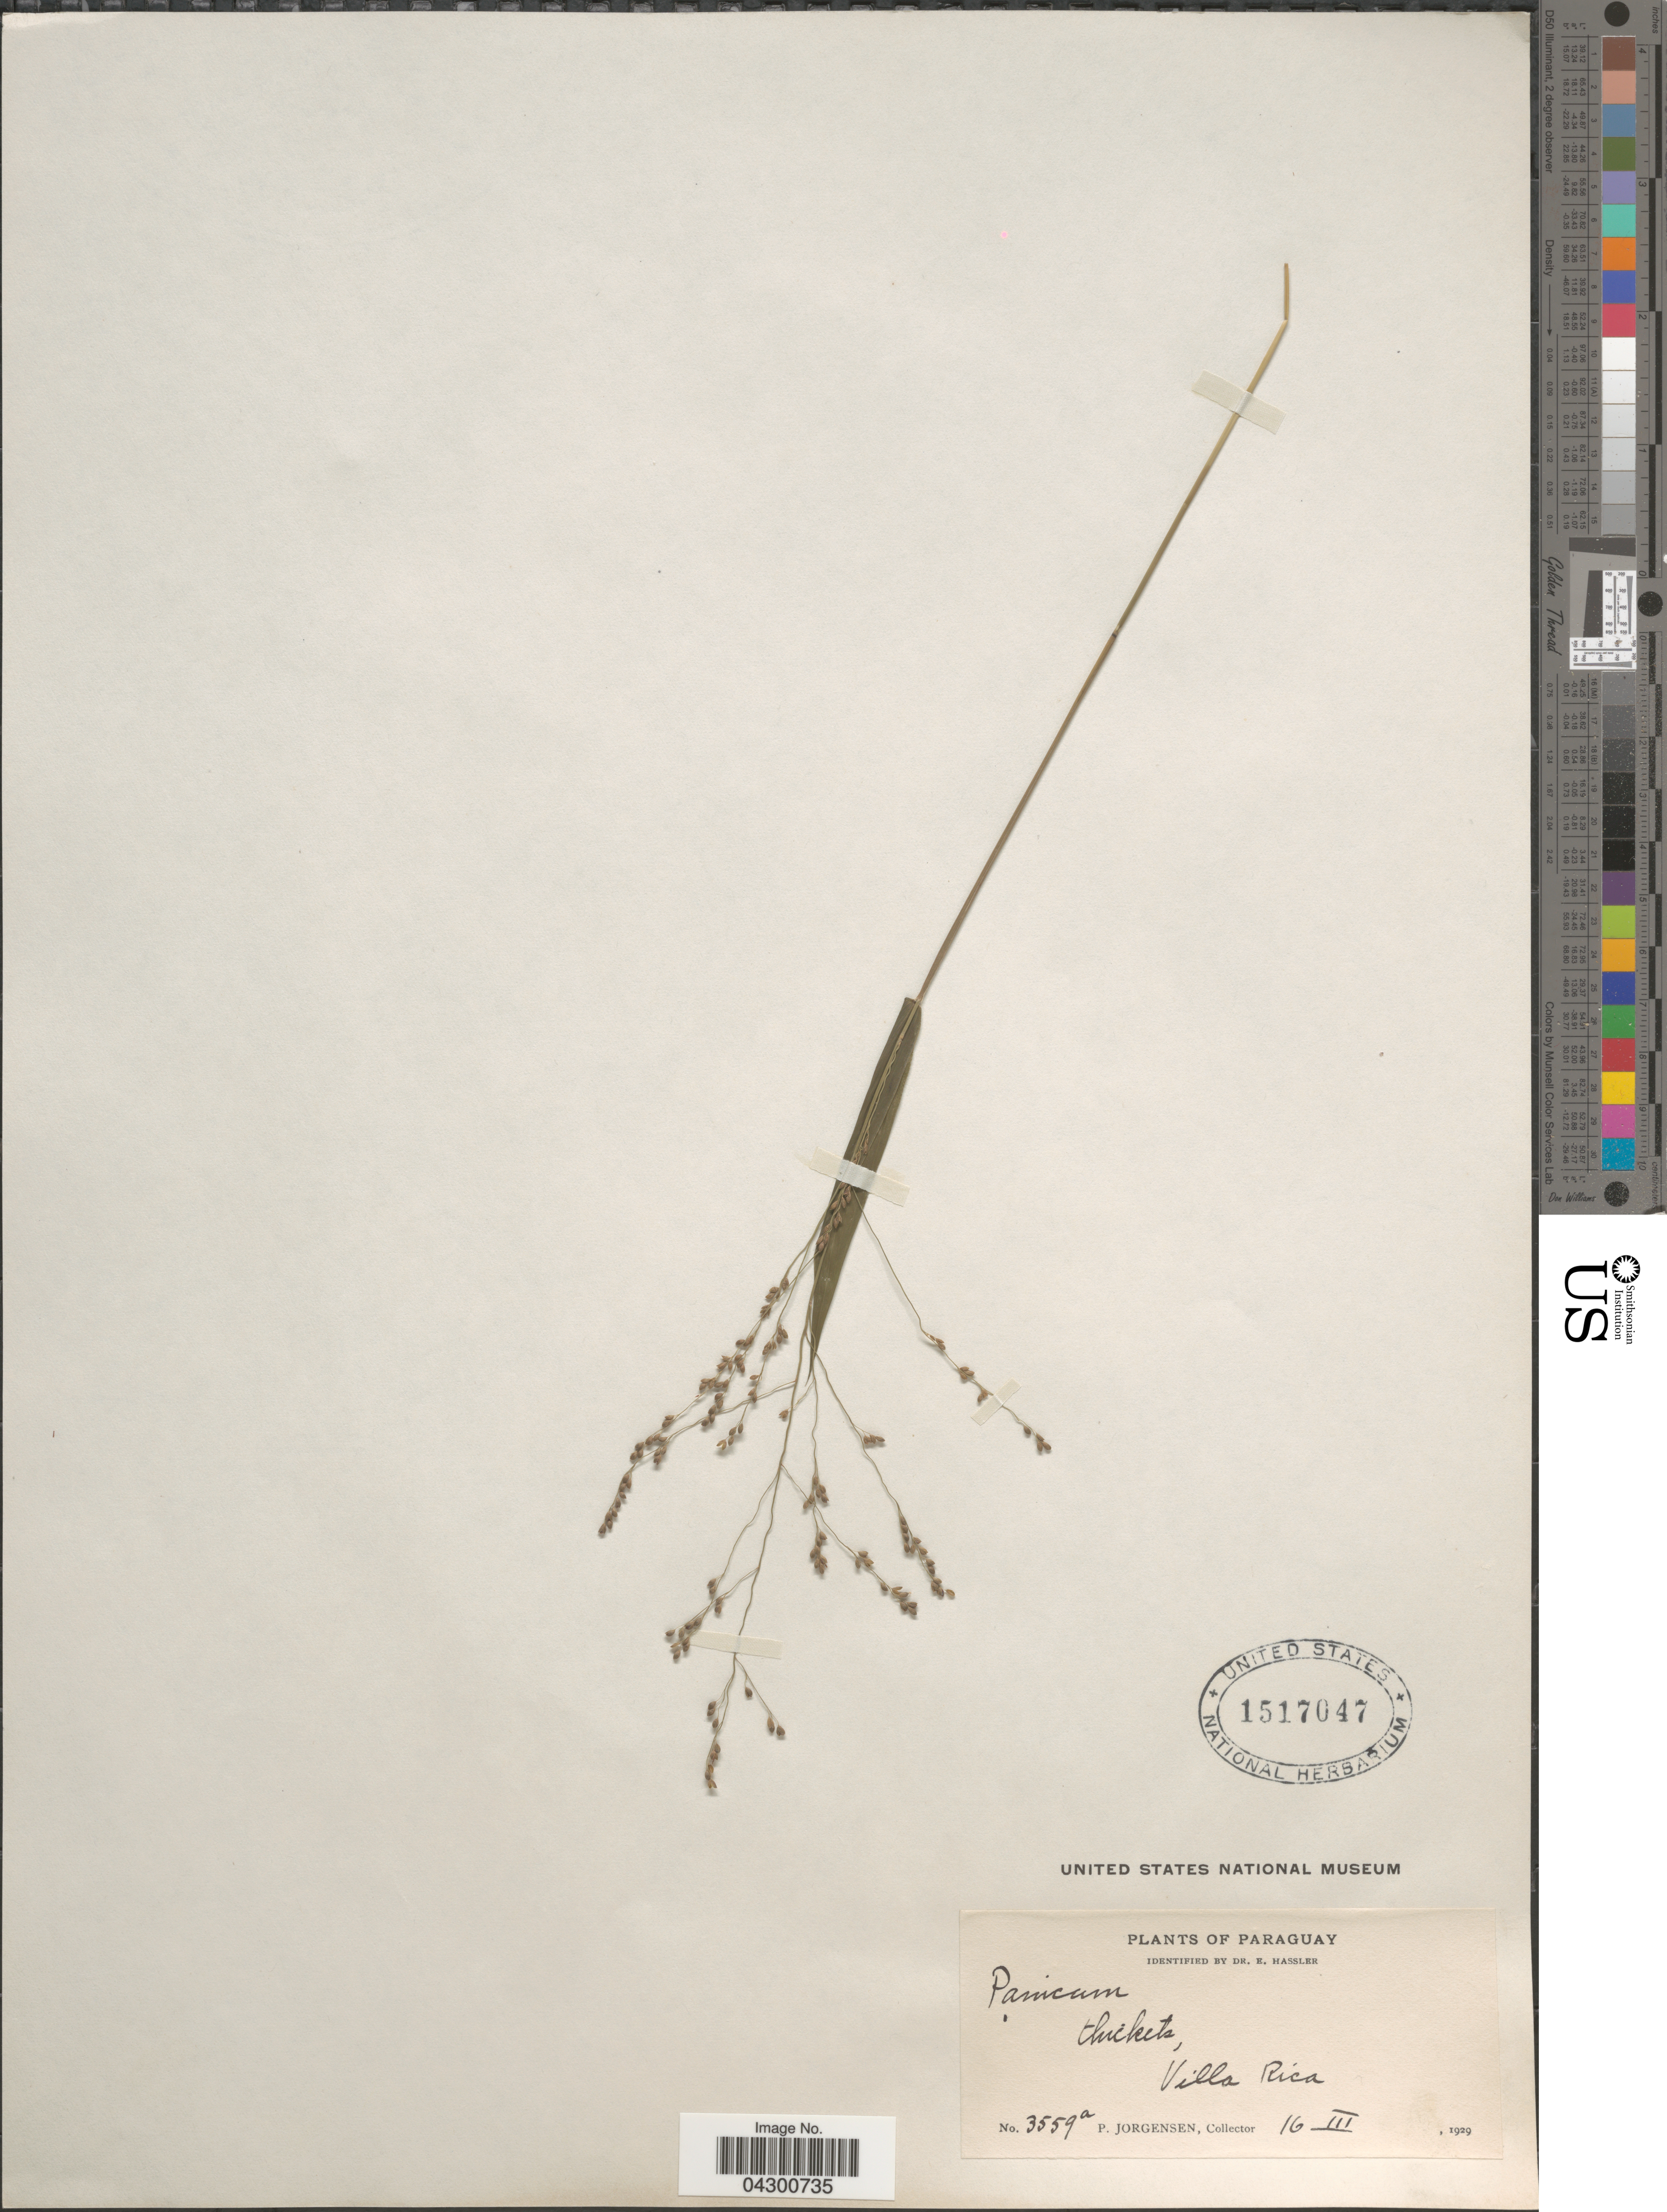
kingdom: Plantae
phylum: Tracheophyta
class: Liliopsida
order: Poales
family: Poaceae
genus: Panicum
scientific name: Panicum sellowii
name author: Nees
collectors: P. Jörgensen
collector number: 3559a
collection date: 1929-03-16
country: Paraguay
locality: Thickets, Villa Rica.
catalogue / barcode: US 1517047